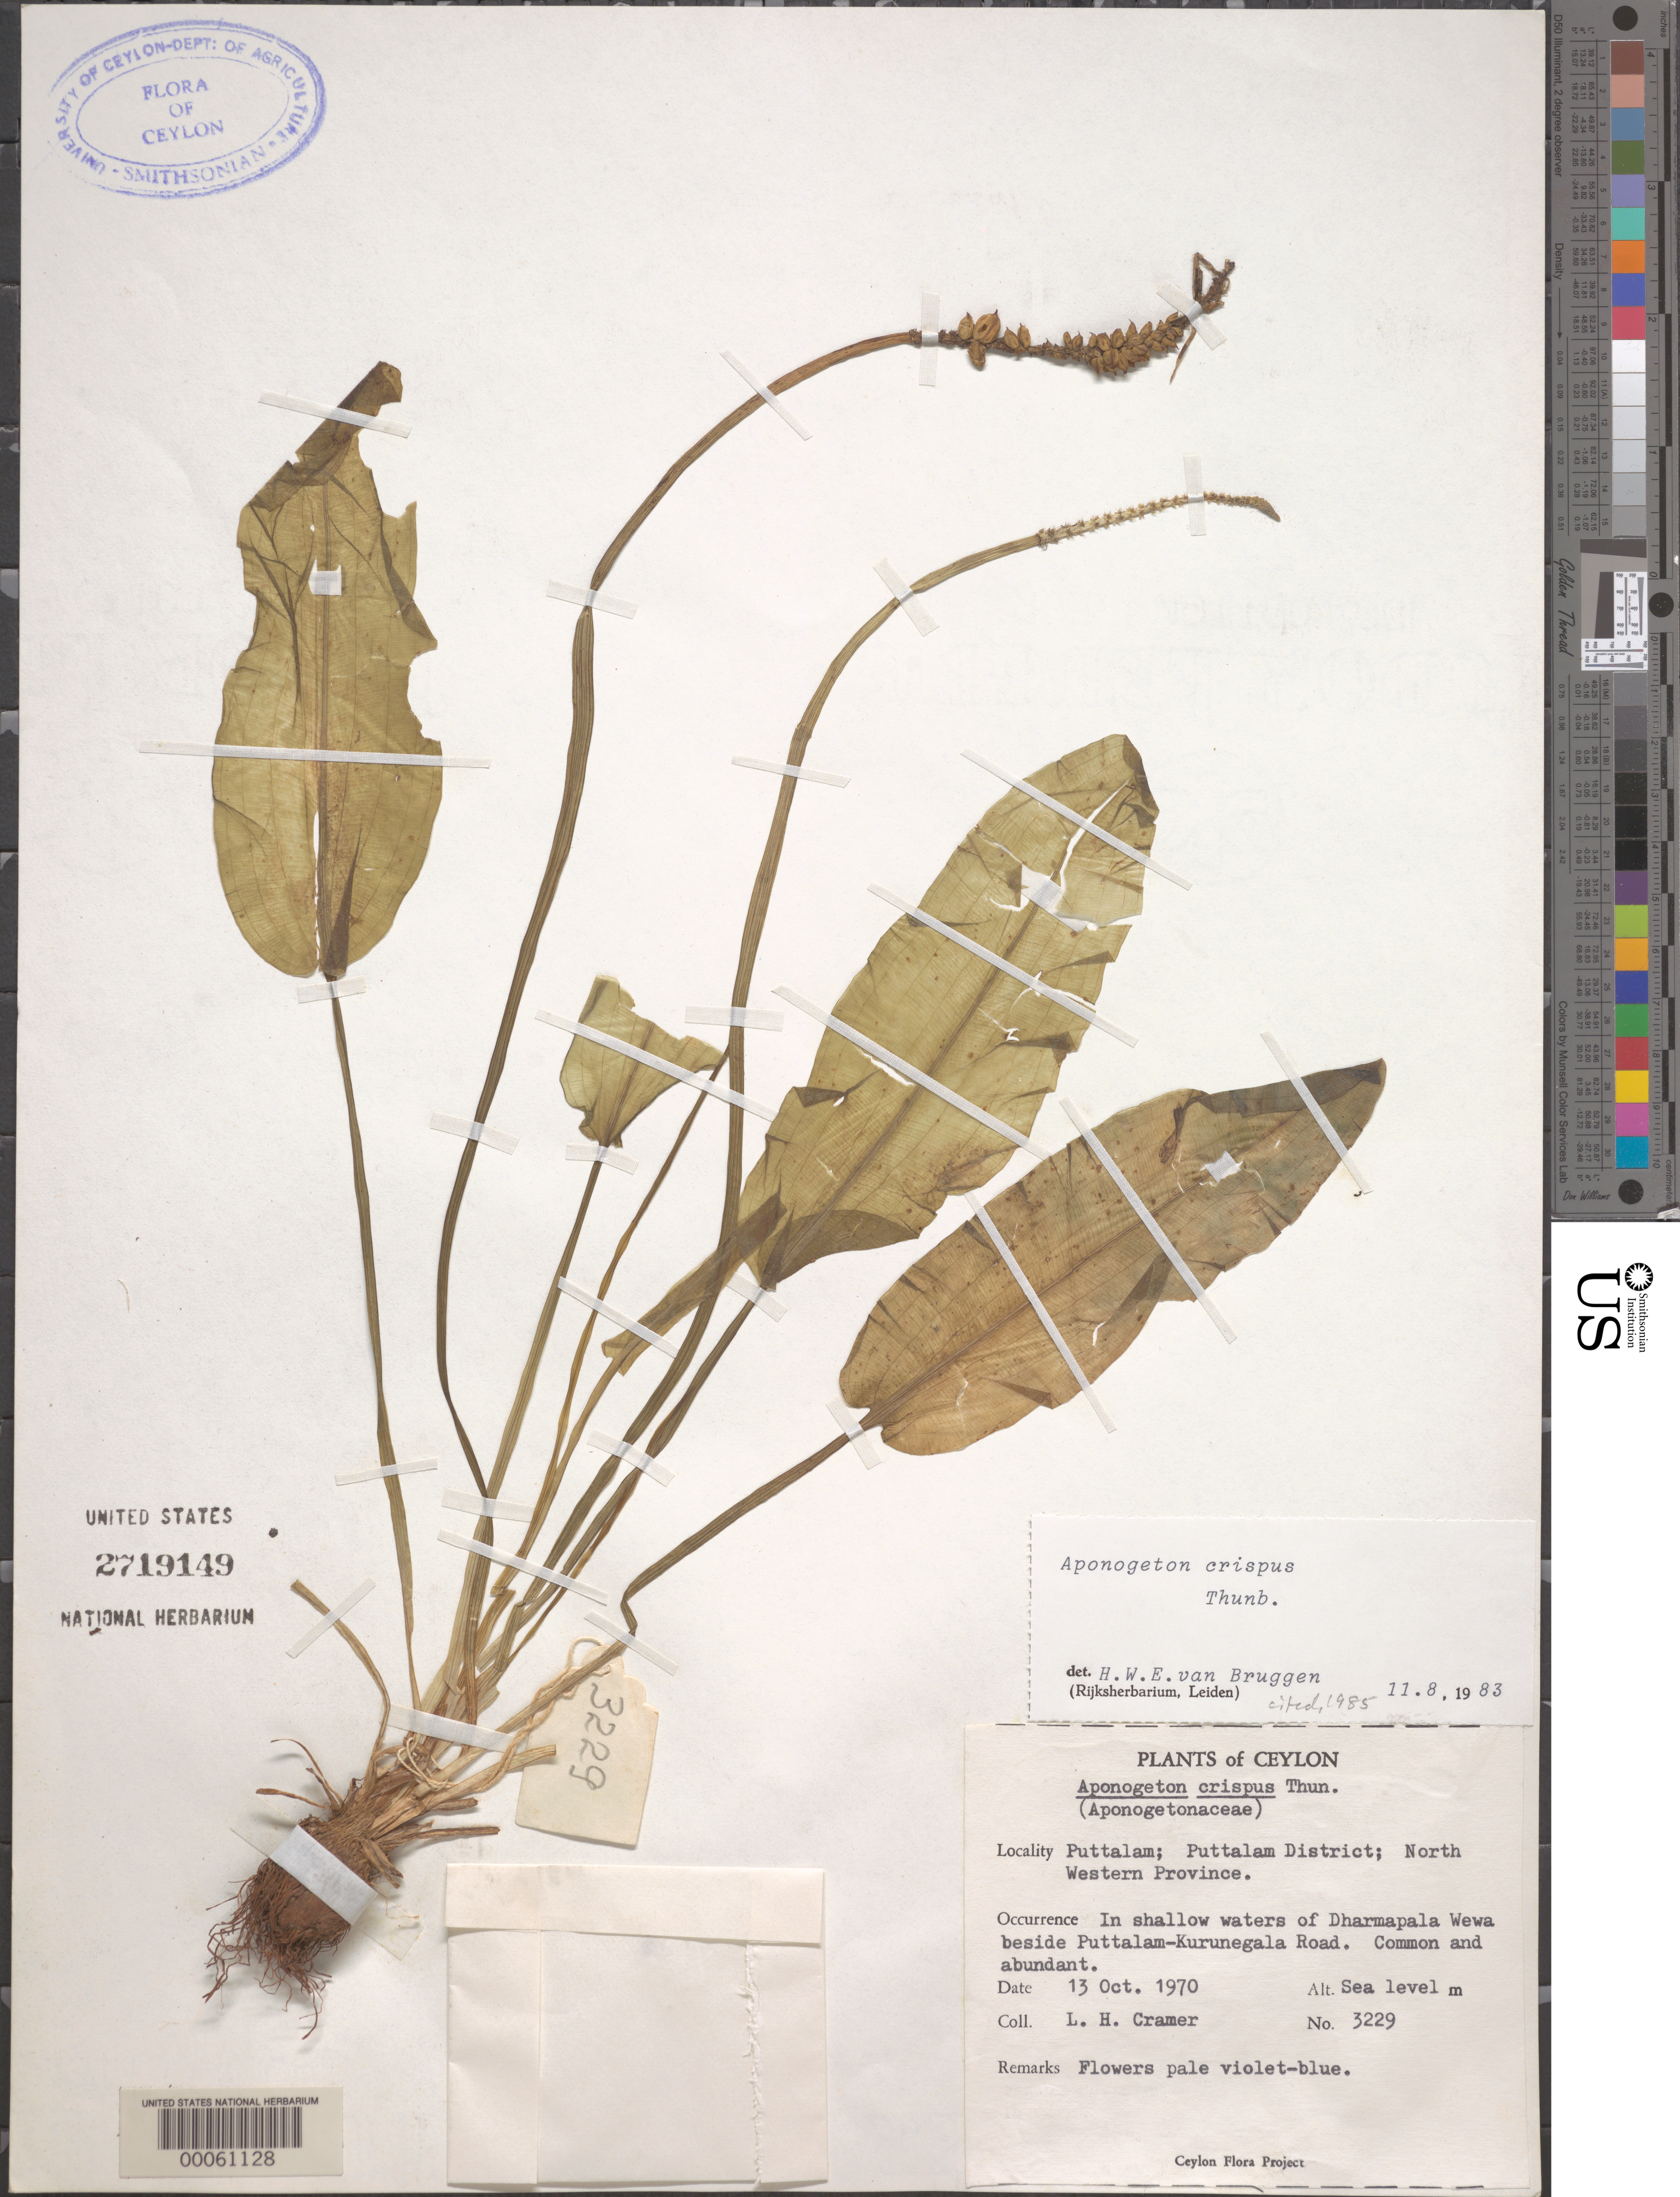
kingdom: Plantae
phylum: Tracheophyta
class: Liliopsida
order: Alismatales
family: Aponogetonaceae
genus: Aponogeton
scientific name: Aponogeton sp.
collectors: W. Dittus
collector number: Wd71100305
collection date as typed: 03 Oct 1971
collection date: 1971-10-03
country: Sri Lanka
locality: Polonnaruwa, sacred area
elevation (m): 61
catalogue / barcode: US 2804520